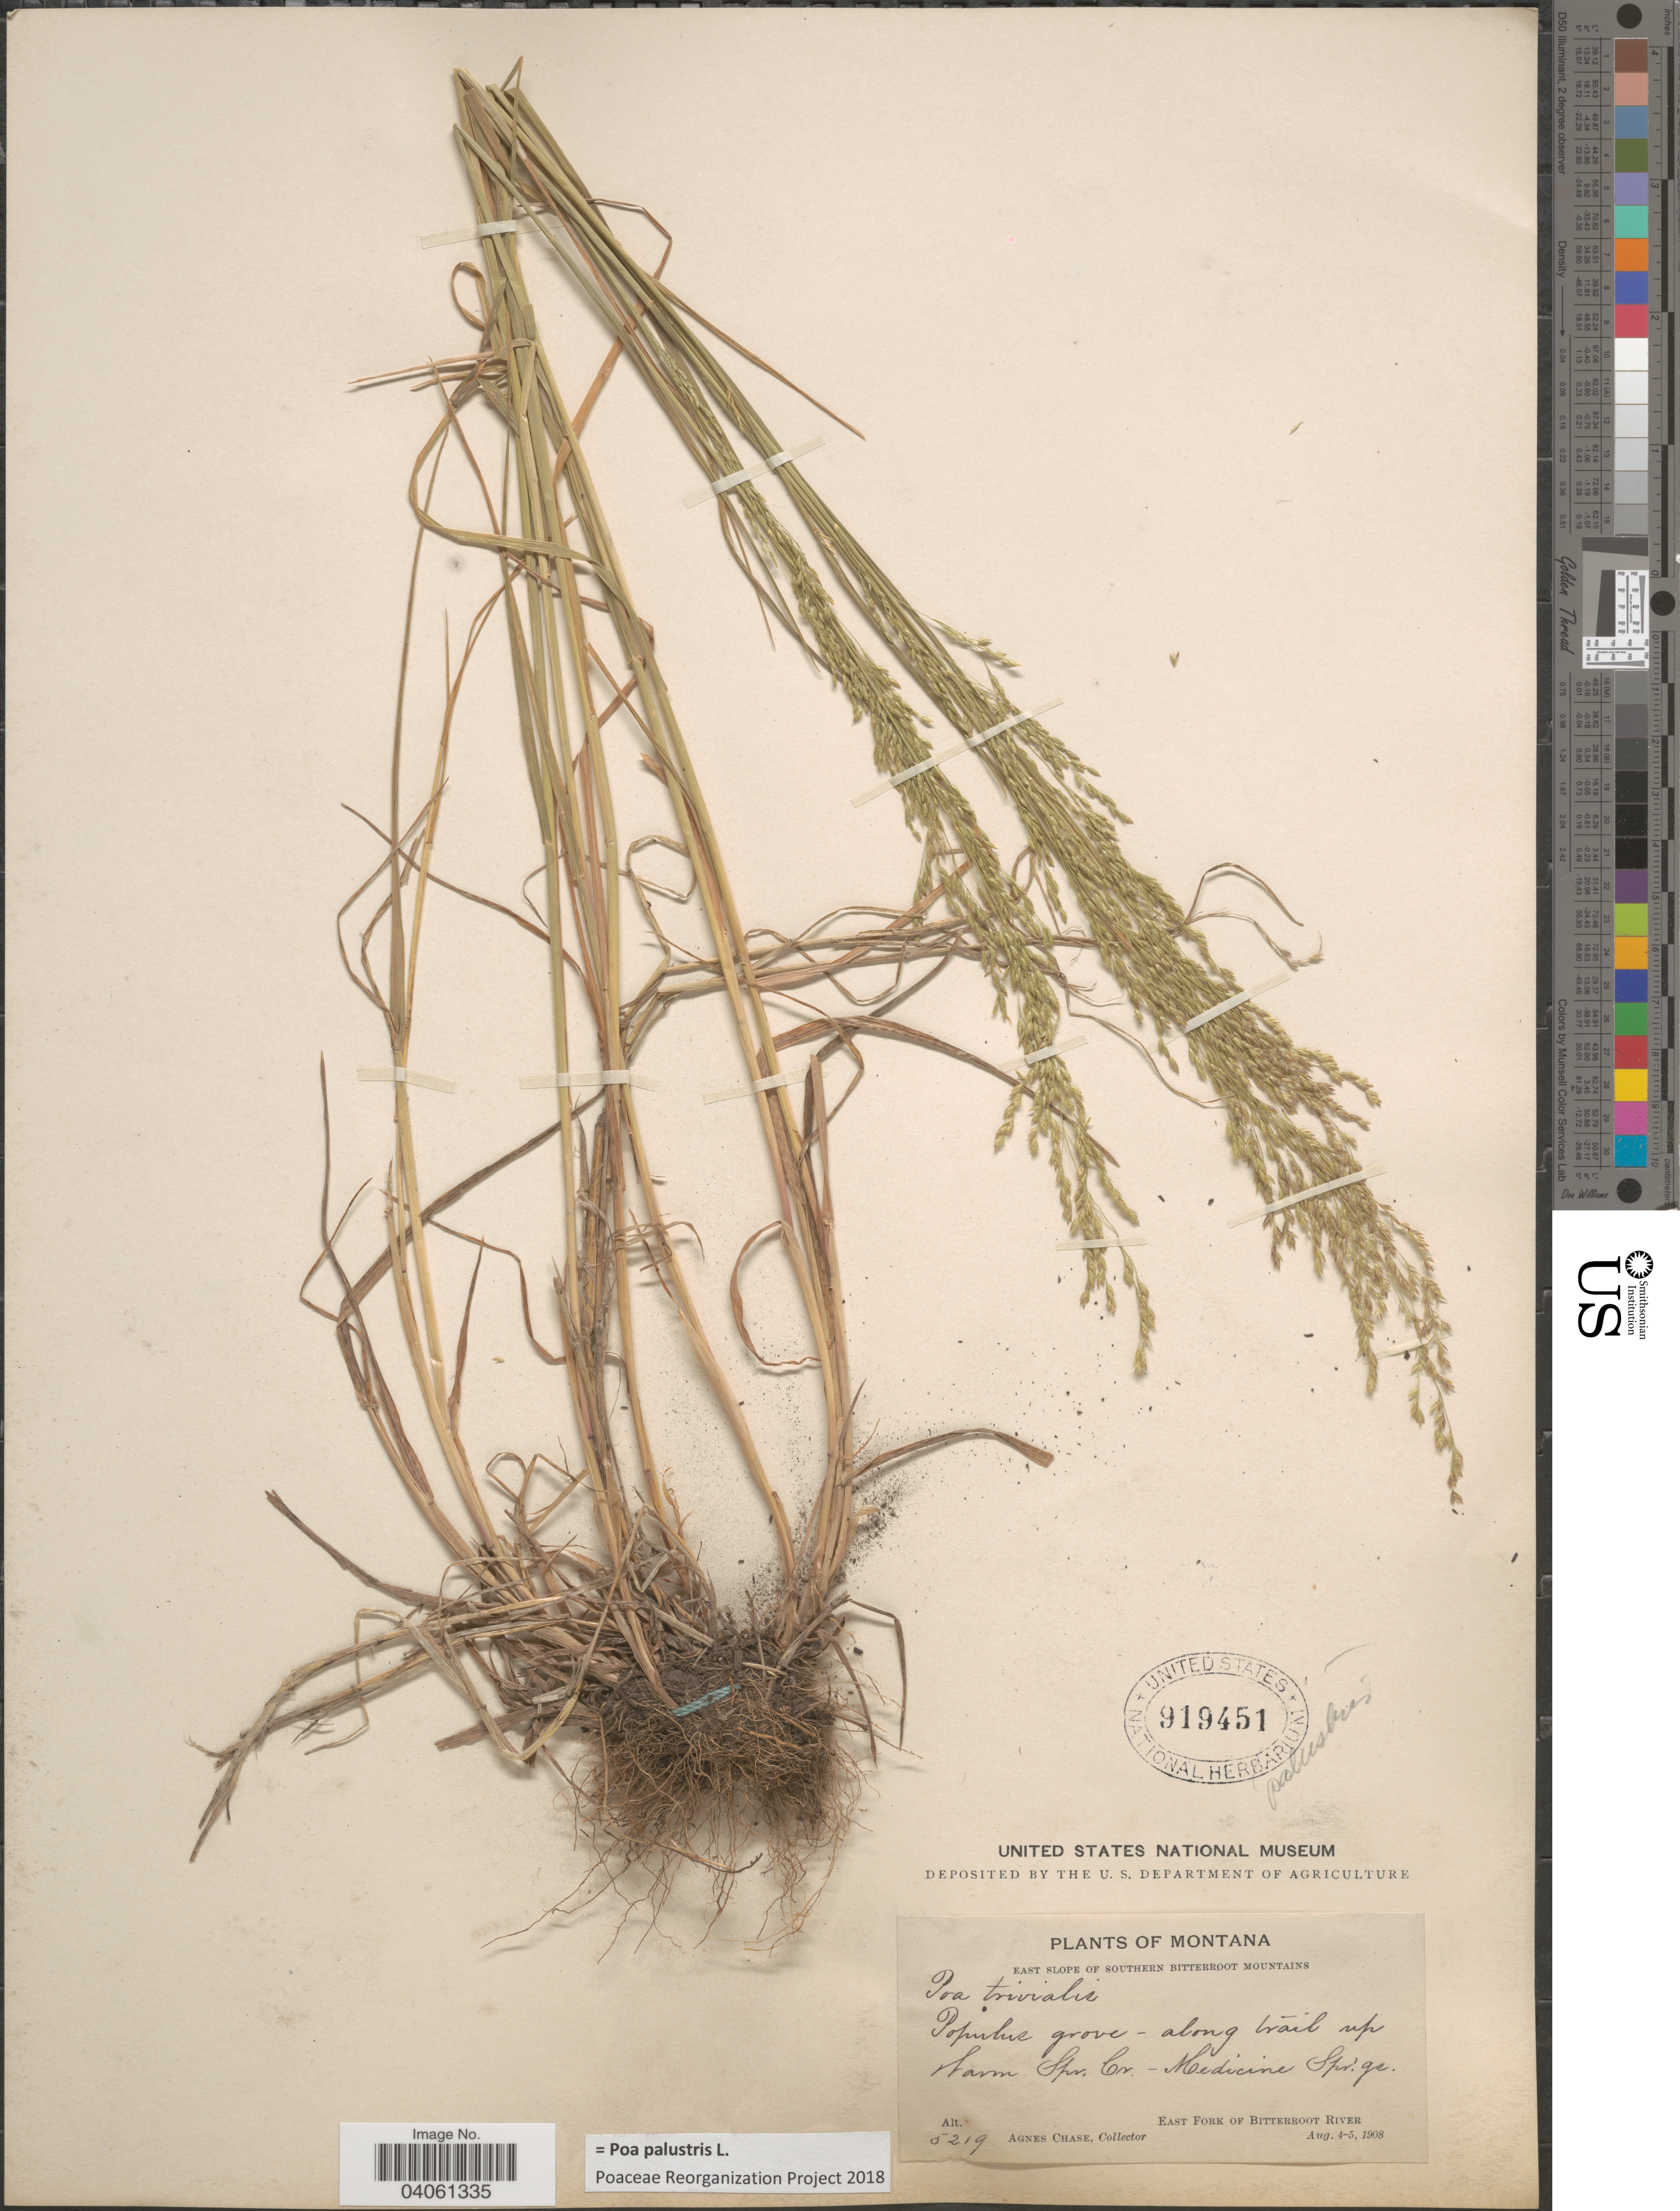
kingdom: Plantae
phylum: Tracheophyta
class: Liliopsida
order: Poales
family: Poaceae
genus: Poa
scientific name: Poa palustris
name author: L.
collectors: A. Chase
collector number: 5219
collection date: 1908-08-04/1908-08-05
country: United States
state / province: Montana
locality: East slope of Southern Bitterroot Mountains. Popular grove - along trail up Harm Spr. Cr. - Medicine Springs. East Fork of Bitterroot River.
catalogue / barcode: US 919451